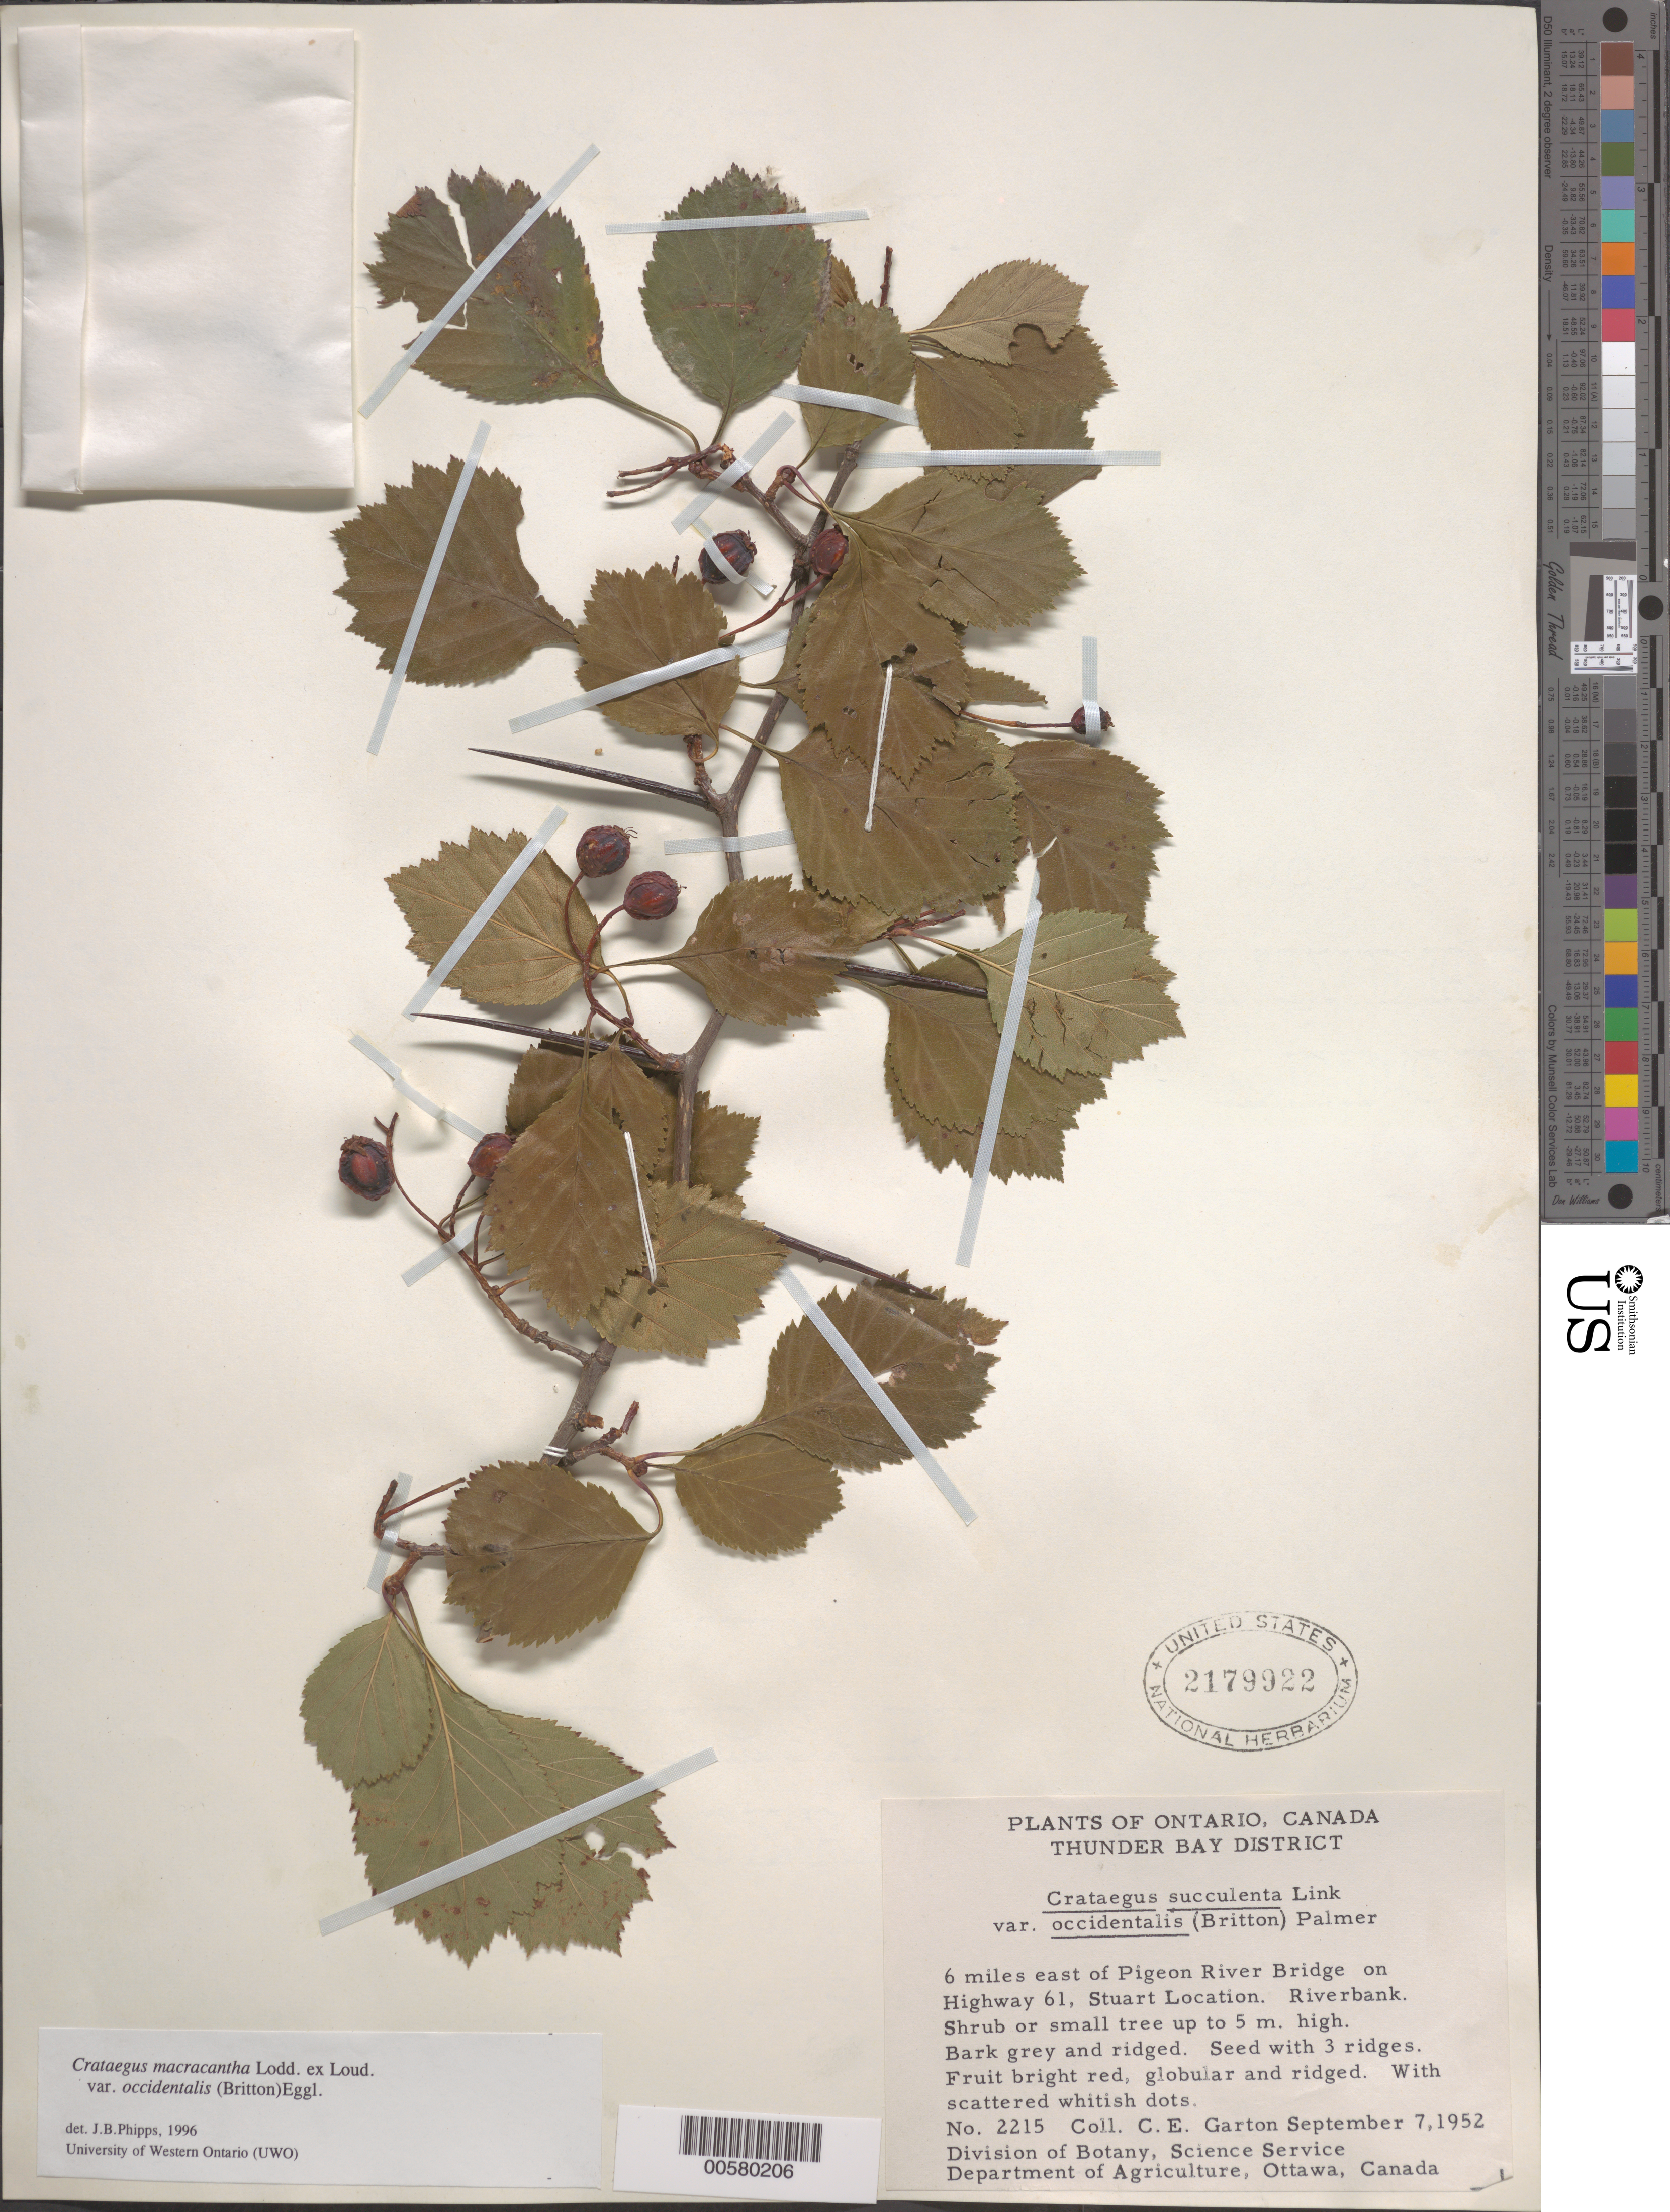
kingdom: Plantae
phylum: Tracheophyta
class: Magnoliopsida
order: Rosales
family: Rosaceae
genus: Crataegus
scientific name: Crataegus macracantha var. occidentalis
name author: (Britton) Eggl.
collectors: C. Garton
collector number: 2215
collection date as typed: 07 Sep 1952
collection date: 1952-09-07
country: Canada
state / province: Ontario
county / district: Thunder Bay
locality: E of Pigeon River Bridge on Hwy 61, Stuart Location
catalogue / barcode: US 2179922